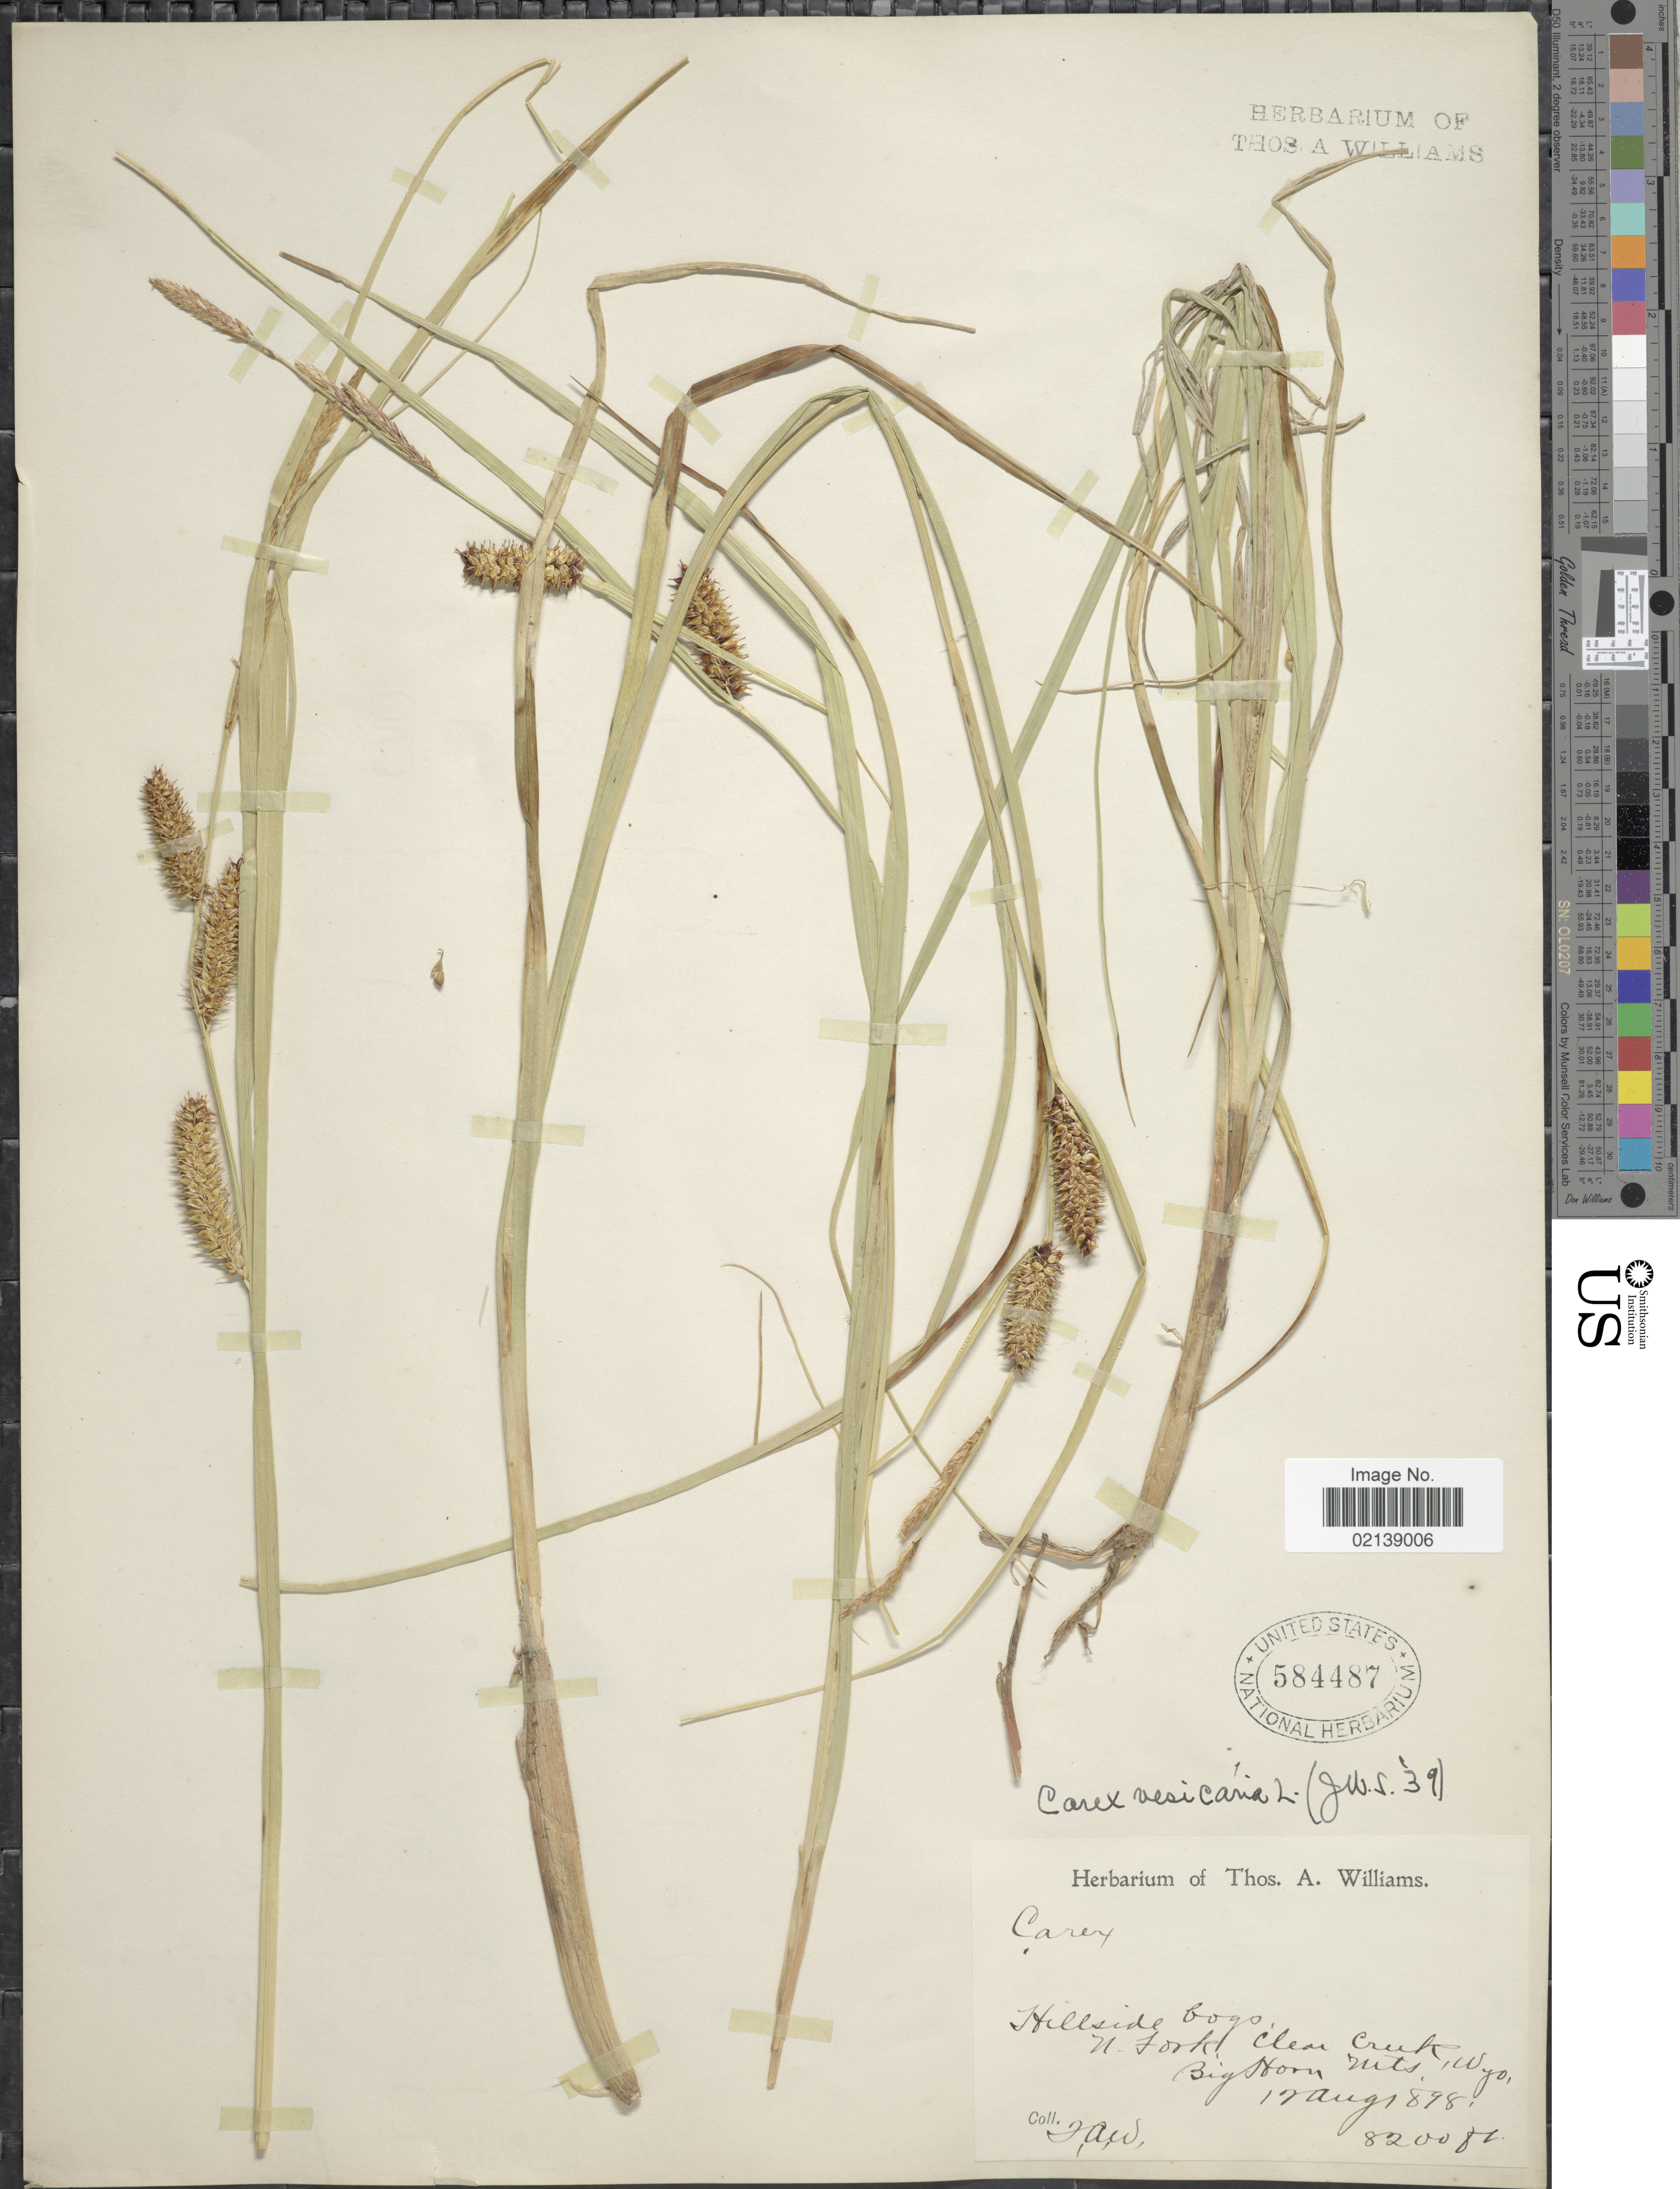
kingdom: Plantae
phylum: Tracheophyta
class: Liliopsida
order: Poales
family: Cyperaceae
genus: Carex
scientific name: Carex vesicaria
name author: L.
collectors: T. A. Williams (herbarium)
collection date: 1898-08-12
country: United States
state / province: Wyoming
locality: Hillside bogs, N. Fork, Clear Creek, Big Horn Mts.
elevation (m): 2499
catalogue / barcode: US 584487